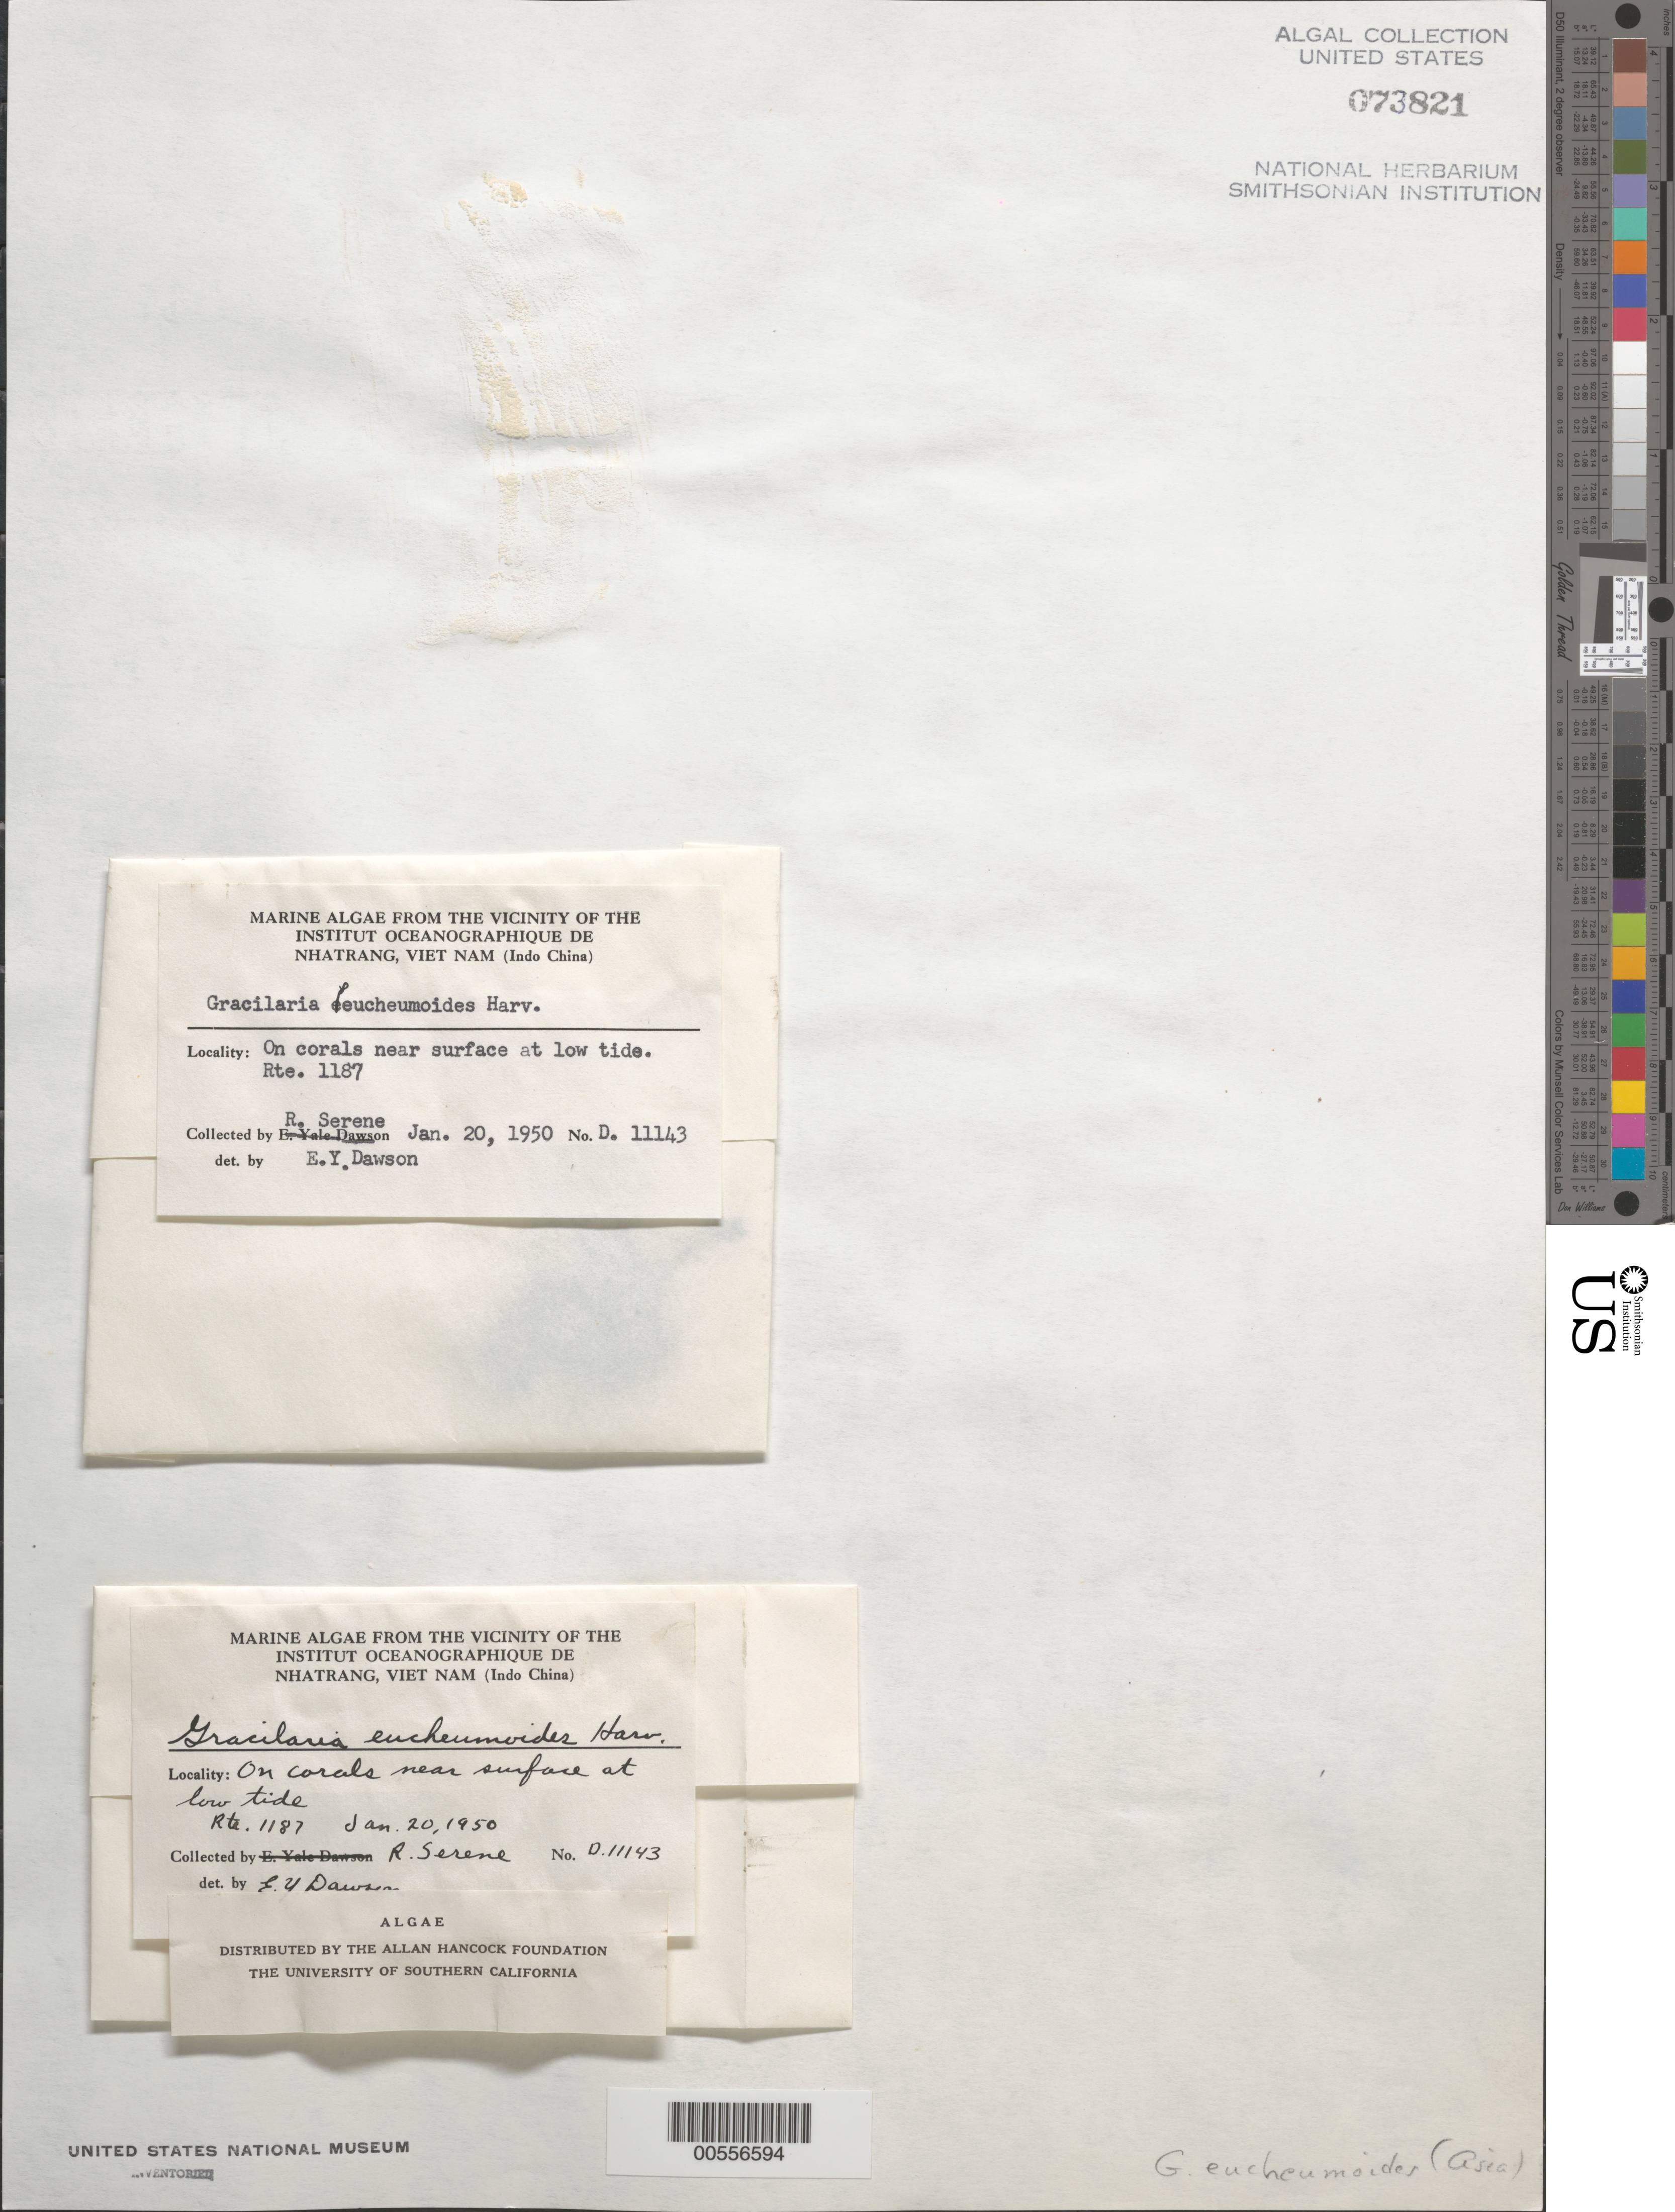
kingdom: Plantae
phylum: Rhodophyta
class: Florideophyceae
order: Gracilariales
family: Gracilariaceae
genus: Gracilaria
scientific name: Gracilaria eucheumioides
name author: Harv.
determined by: Dawson, E. Y.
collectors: R. Serene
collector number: EYD 11143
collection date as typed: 20 Jan 1950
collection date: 1950-01-20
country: Vietnam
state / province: Phu Khanh Province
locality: Route 1187, nhatrang area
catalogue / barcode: US 73821